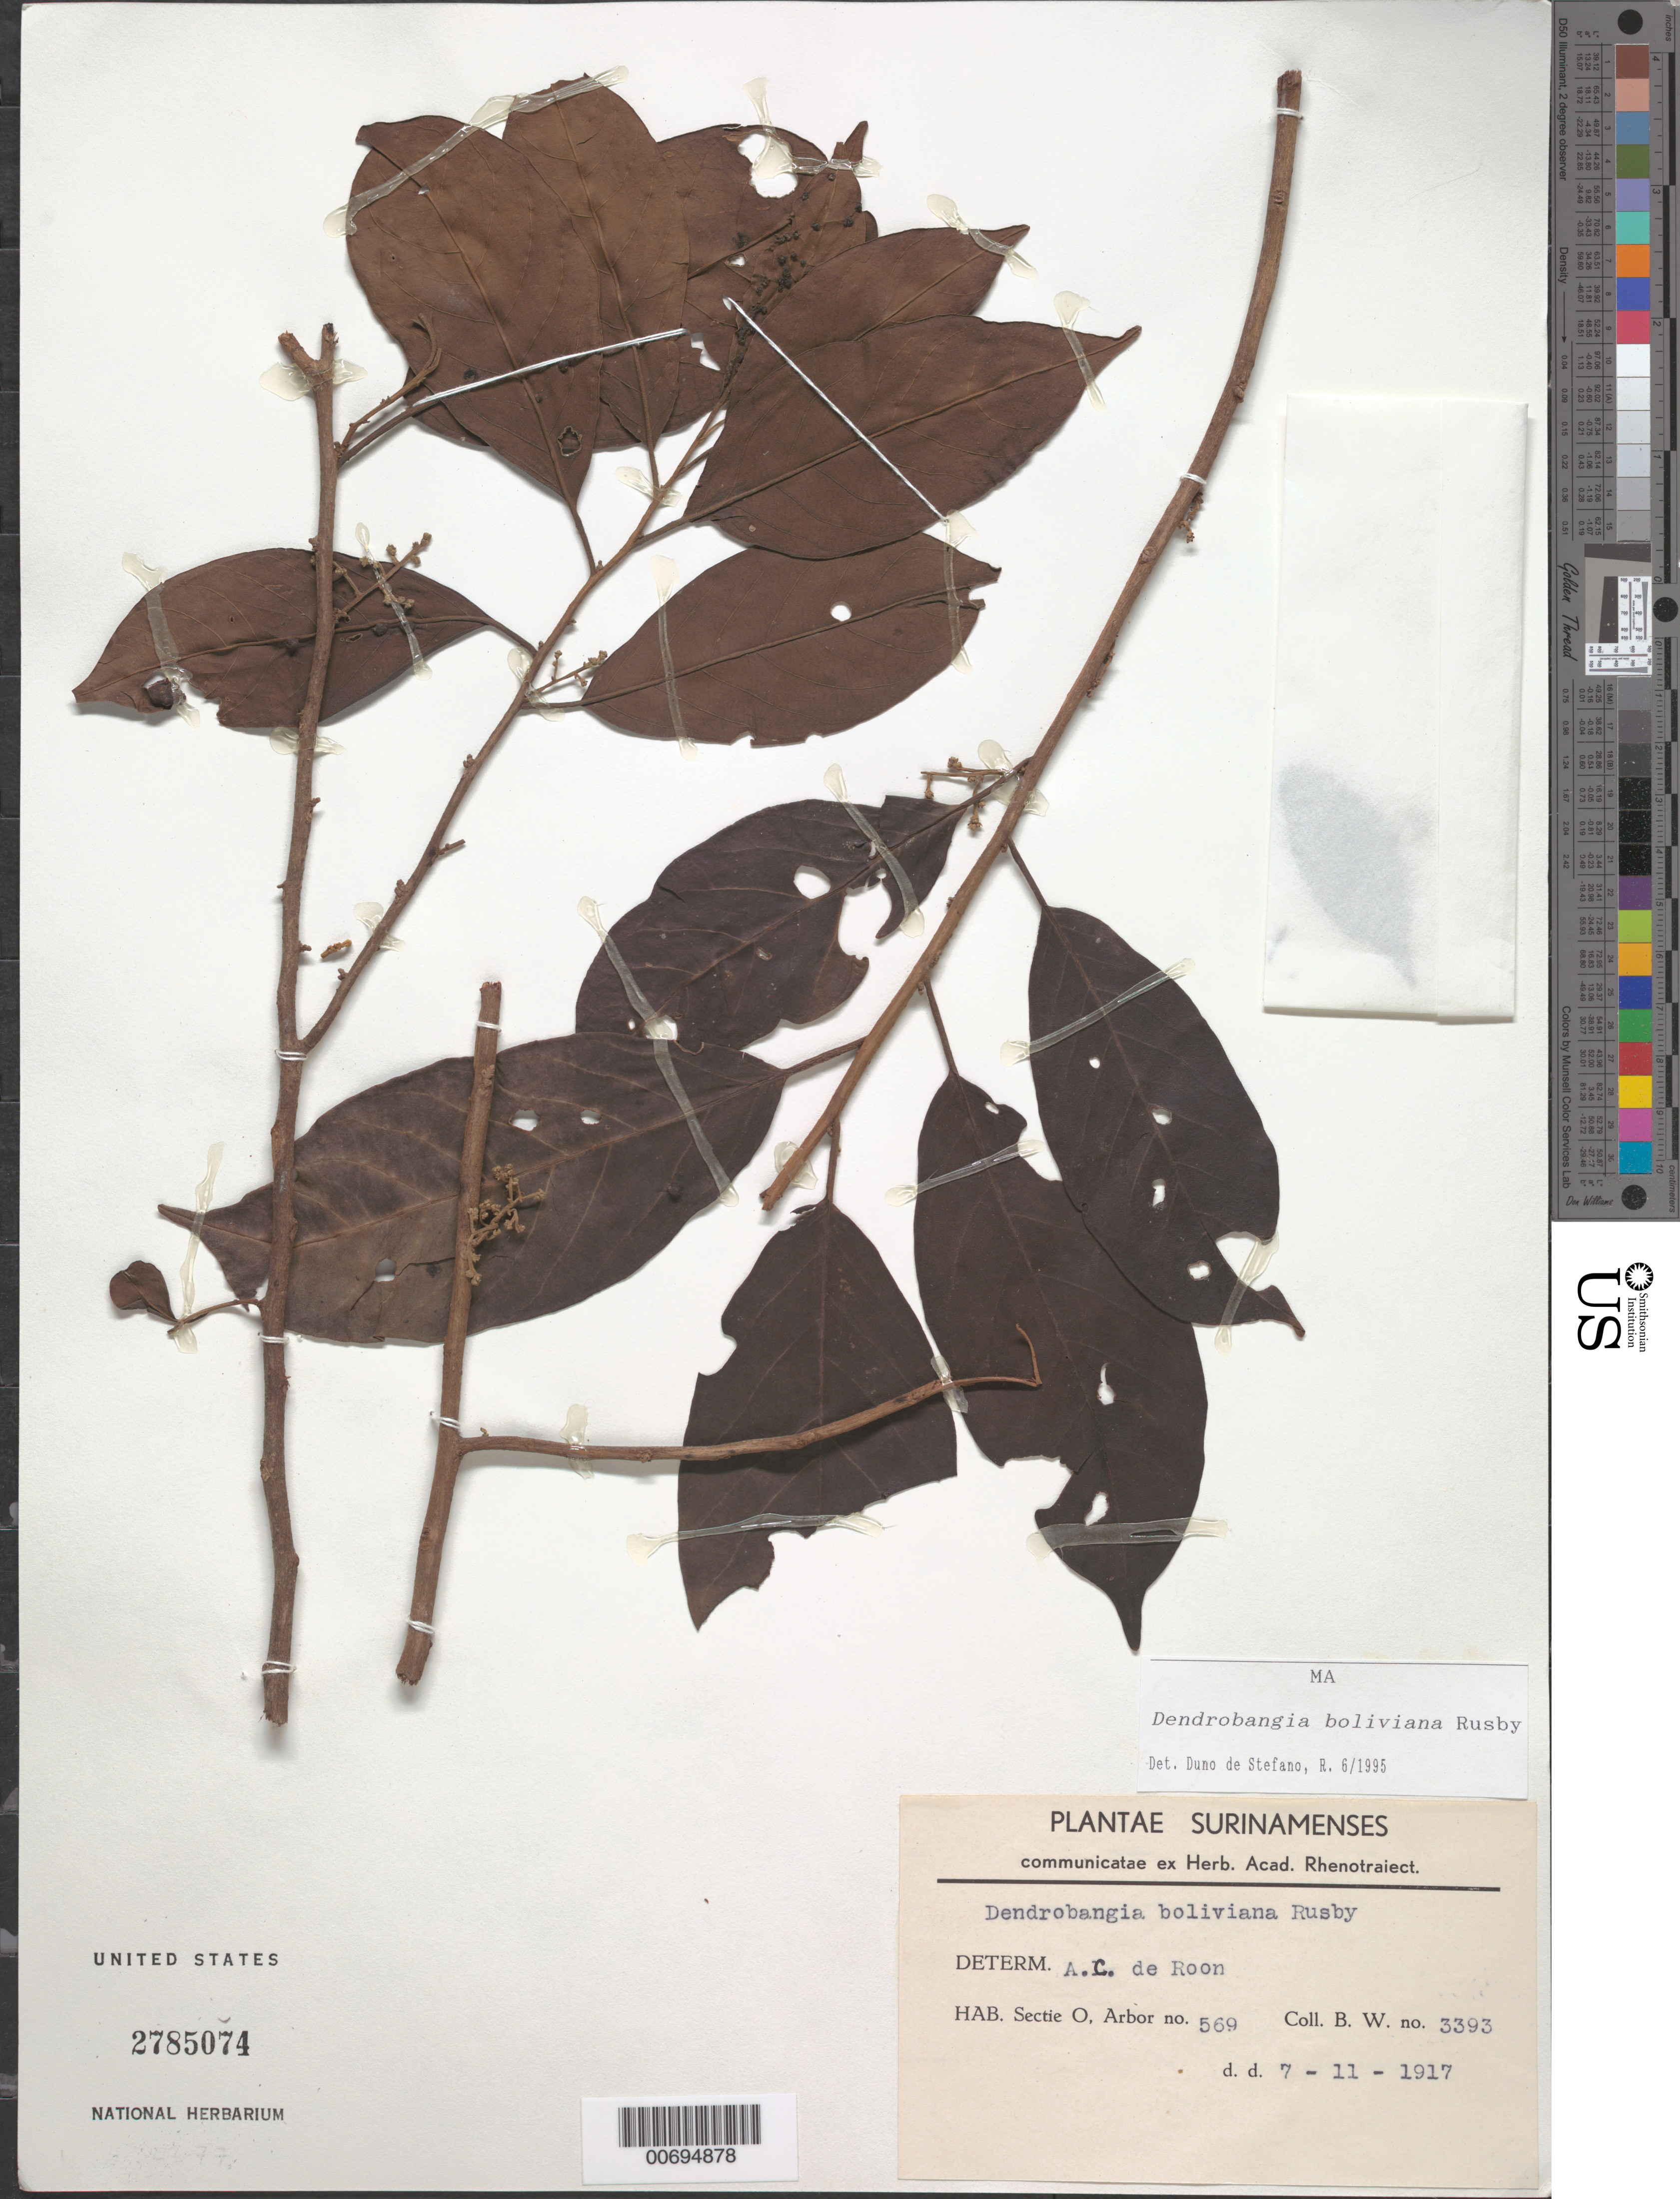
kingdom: Plantae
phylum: Tracheophyta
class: Magnoliopsida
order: Metteniusales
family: Metteniusaceae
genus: Dendrobangia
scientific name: Dendrobangia boliviana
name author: Rusby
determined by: Duno de Stefano, R.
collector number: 3393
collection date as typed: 7-Nov-17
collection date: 1917-11-07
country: Suriname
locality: Sectie O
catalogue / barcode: US 2785074